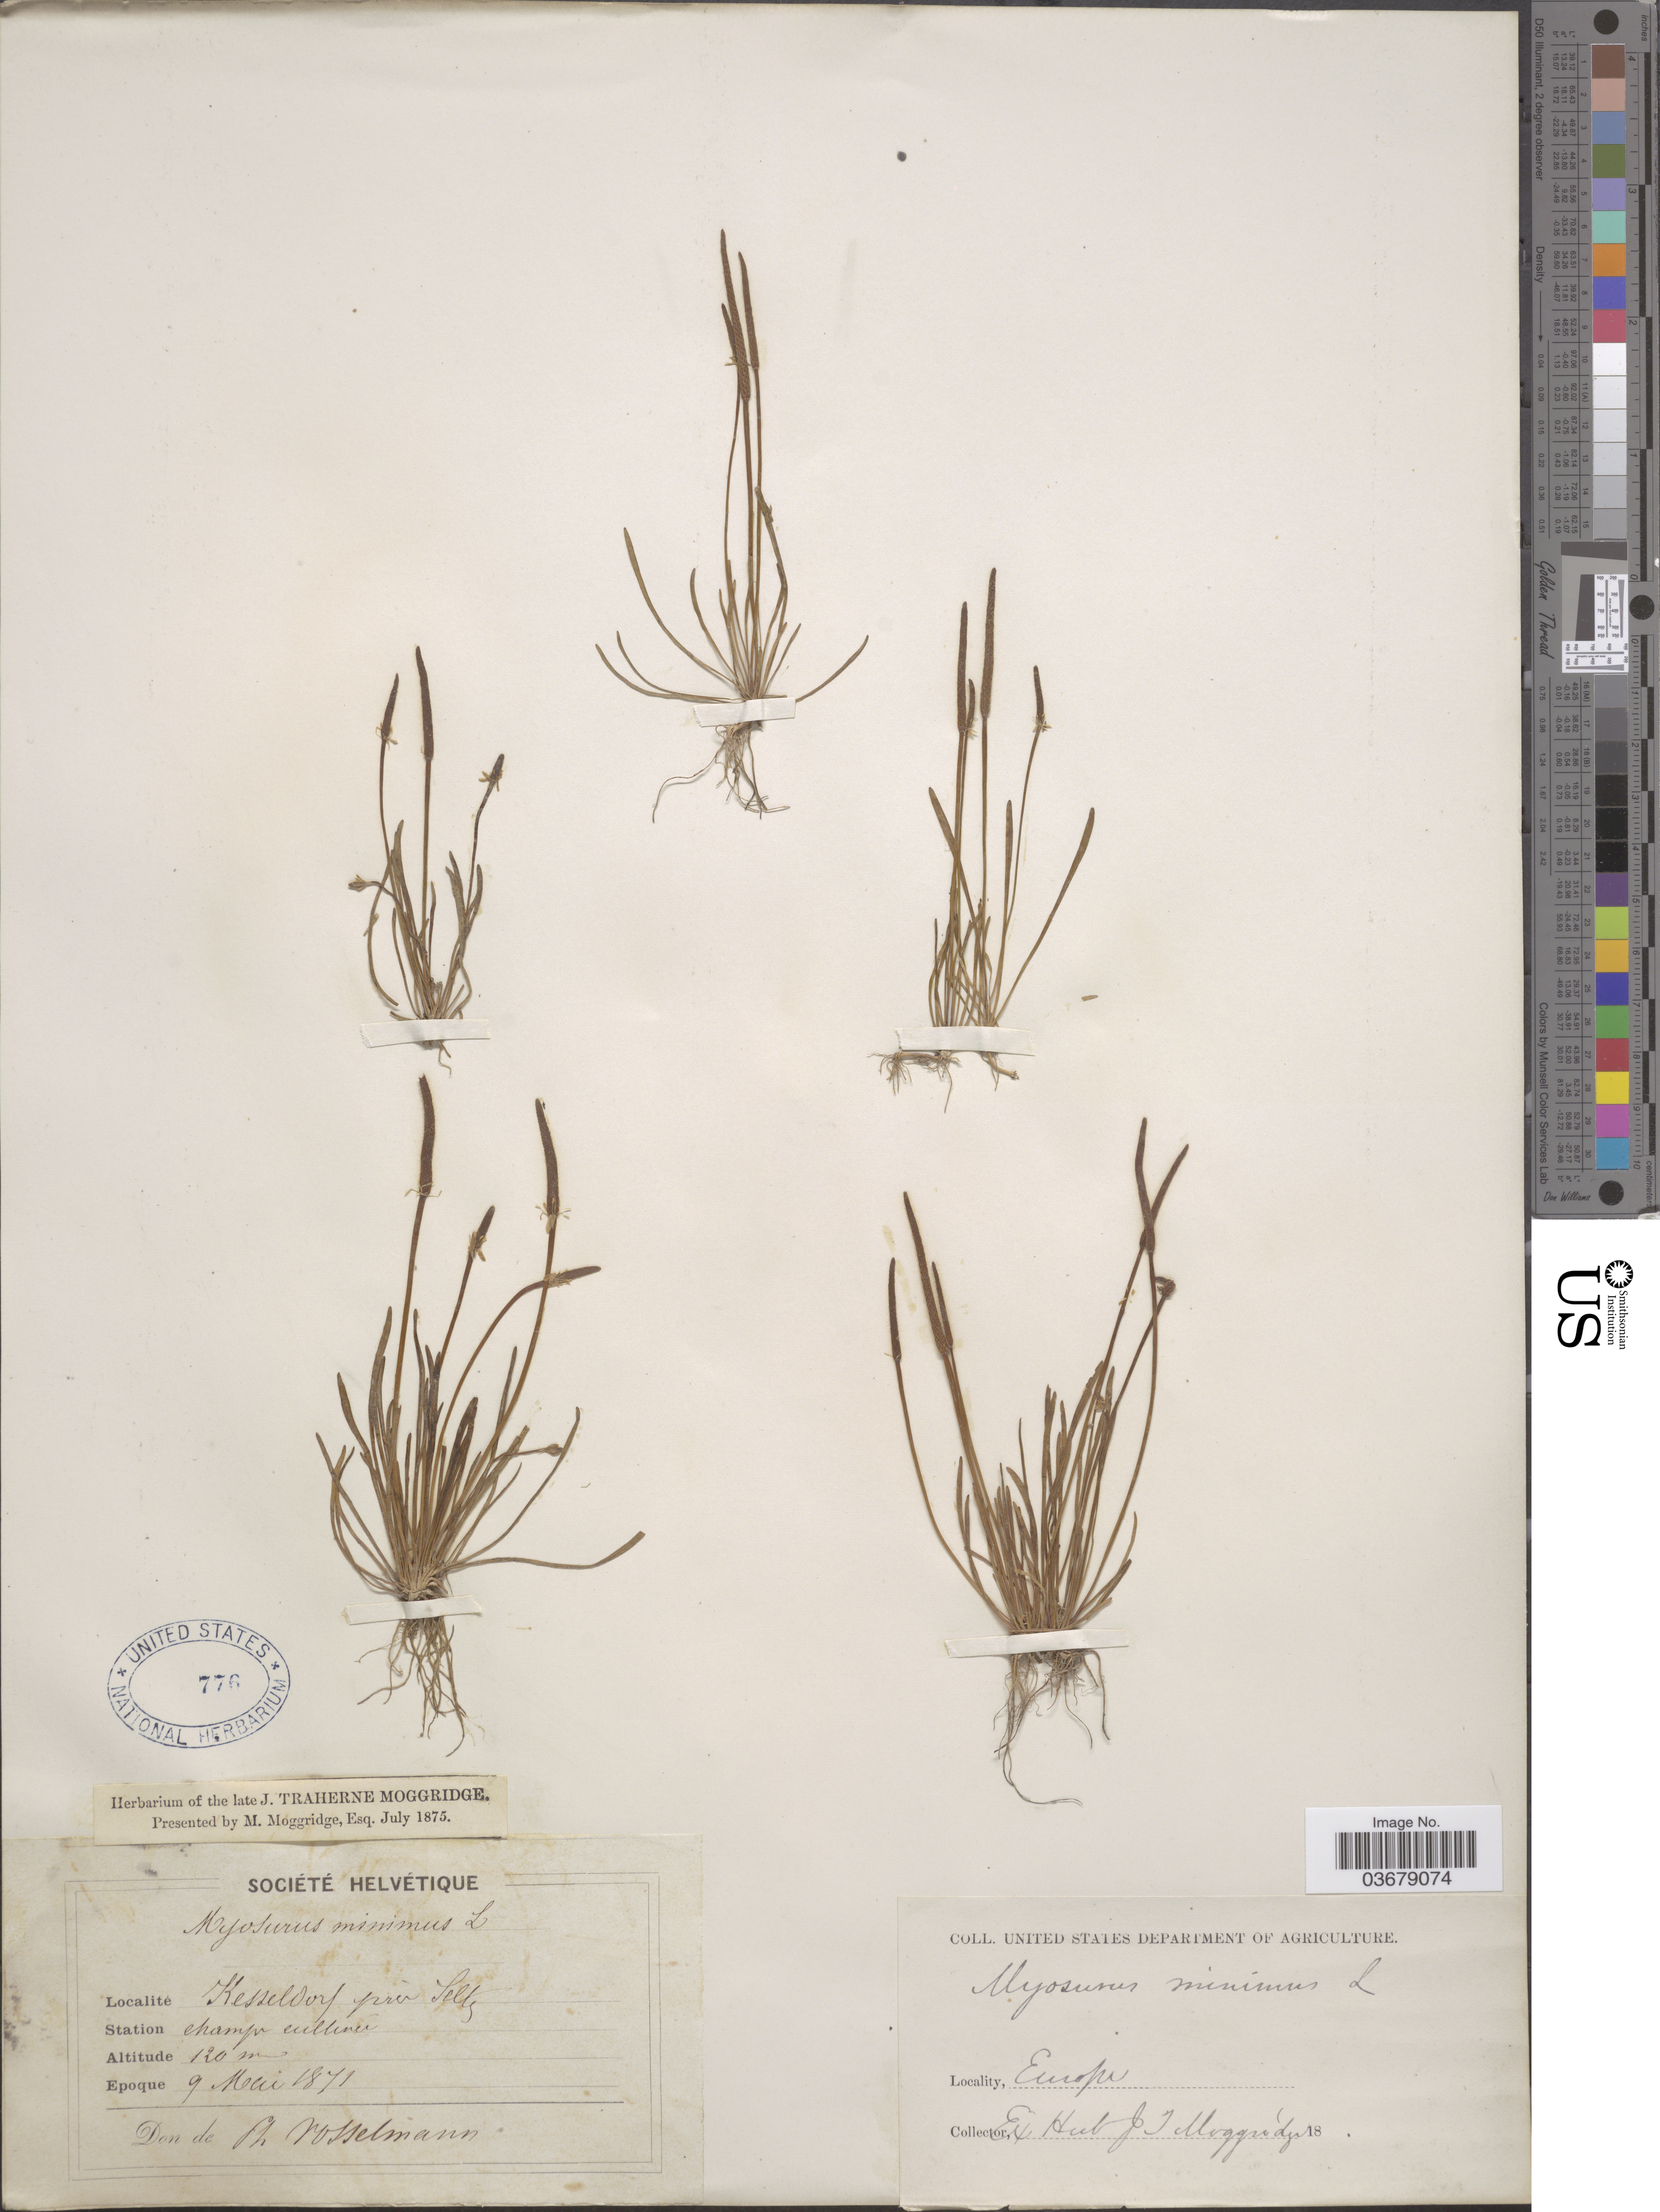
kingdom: Plantae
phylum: Tracheophyta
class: Magnoliopsida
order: Ranunculales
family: Ranunculaceae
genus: Myosurus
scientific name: Myosurus minimus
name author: L.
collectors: ex herb. J.T. Moggridge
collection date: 1871-05-09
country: France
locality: Kesseldorf pres Seltz, Europe.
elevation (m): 120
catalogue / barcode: US 776